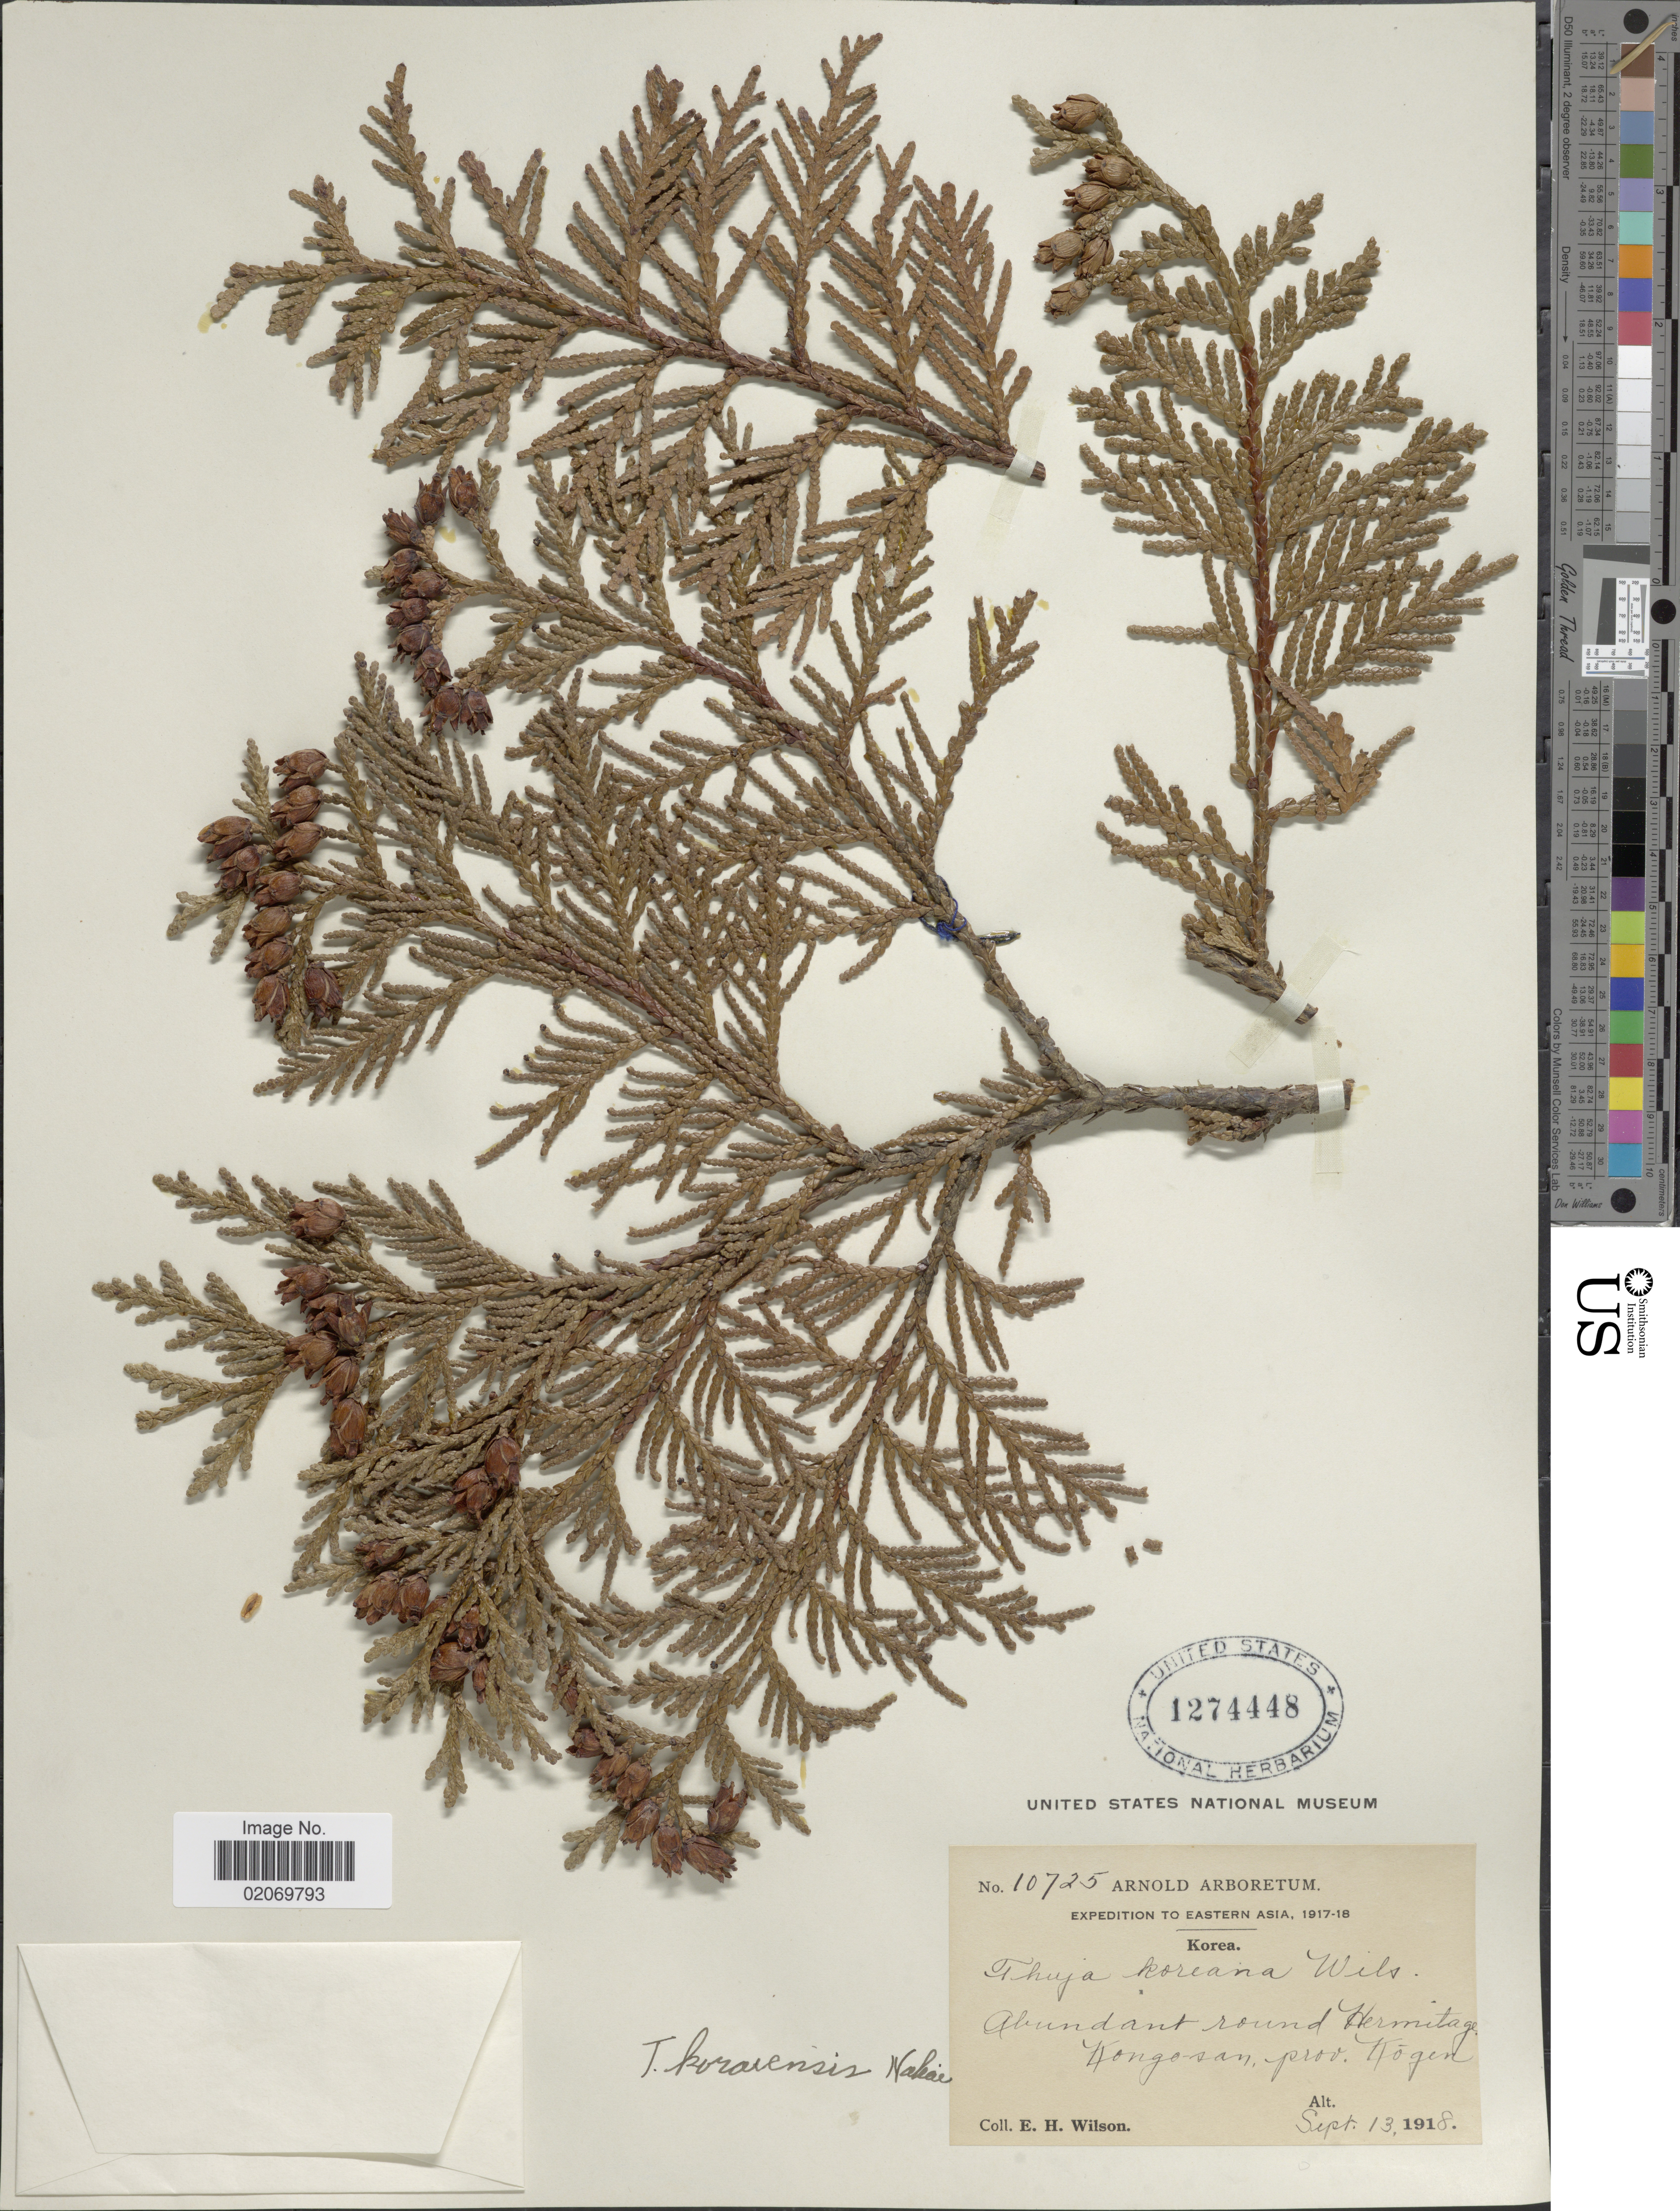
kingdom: Plantae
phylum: Tracheophyta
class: Pinopsida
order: Pinales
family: Cupressaceae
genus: Thuja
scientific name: Thuja koraiensis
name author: Nakai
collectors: E. Wilson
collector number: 10725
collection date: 1918-09-13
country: North Korea / South Korea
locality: Eastern Asia, round Hermitage, Kongo-san, prov. Kogen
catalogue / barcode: US 1274448